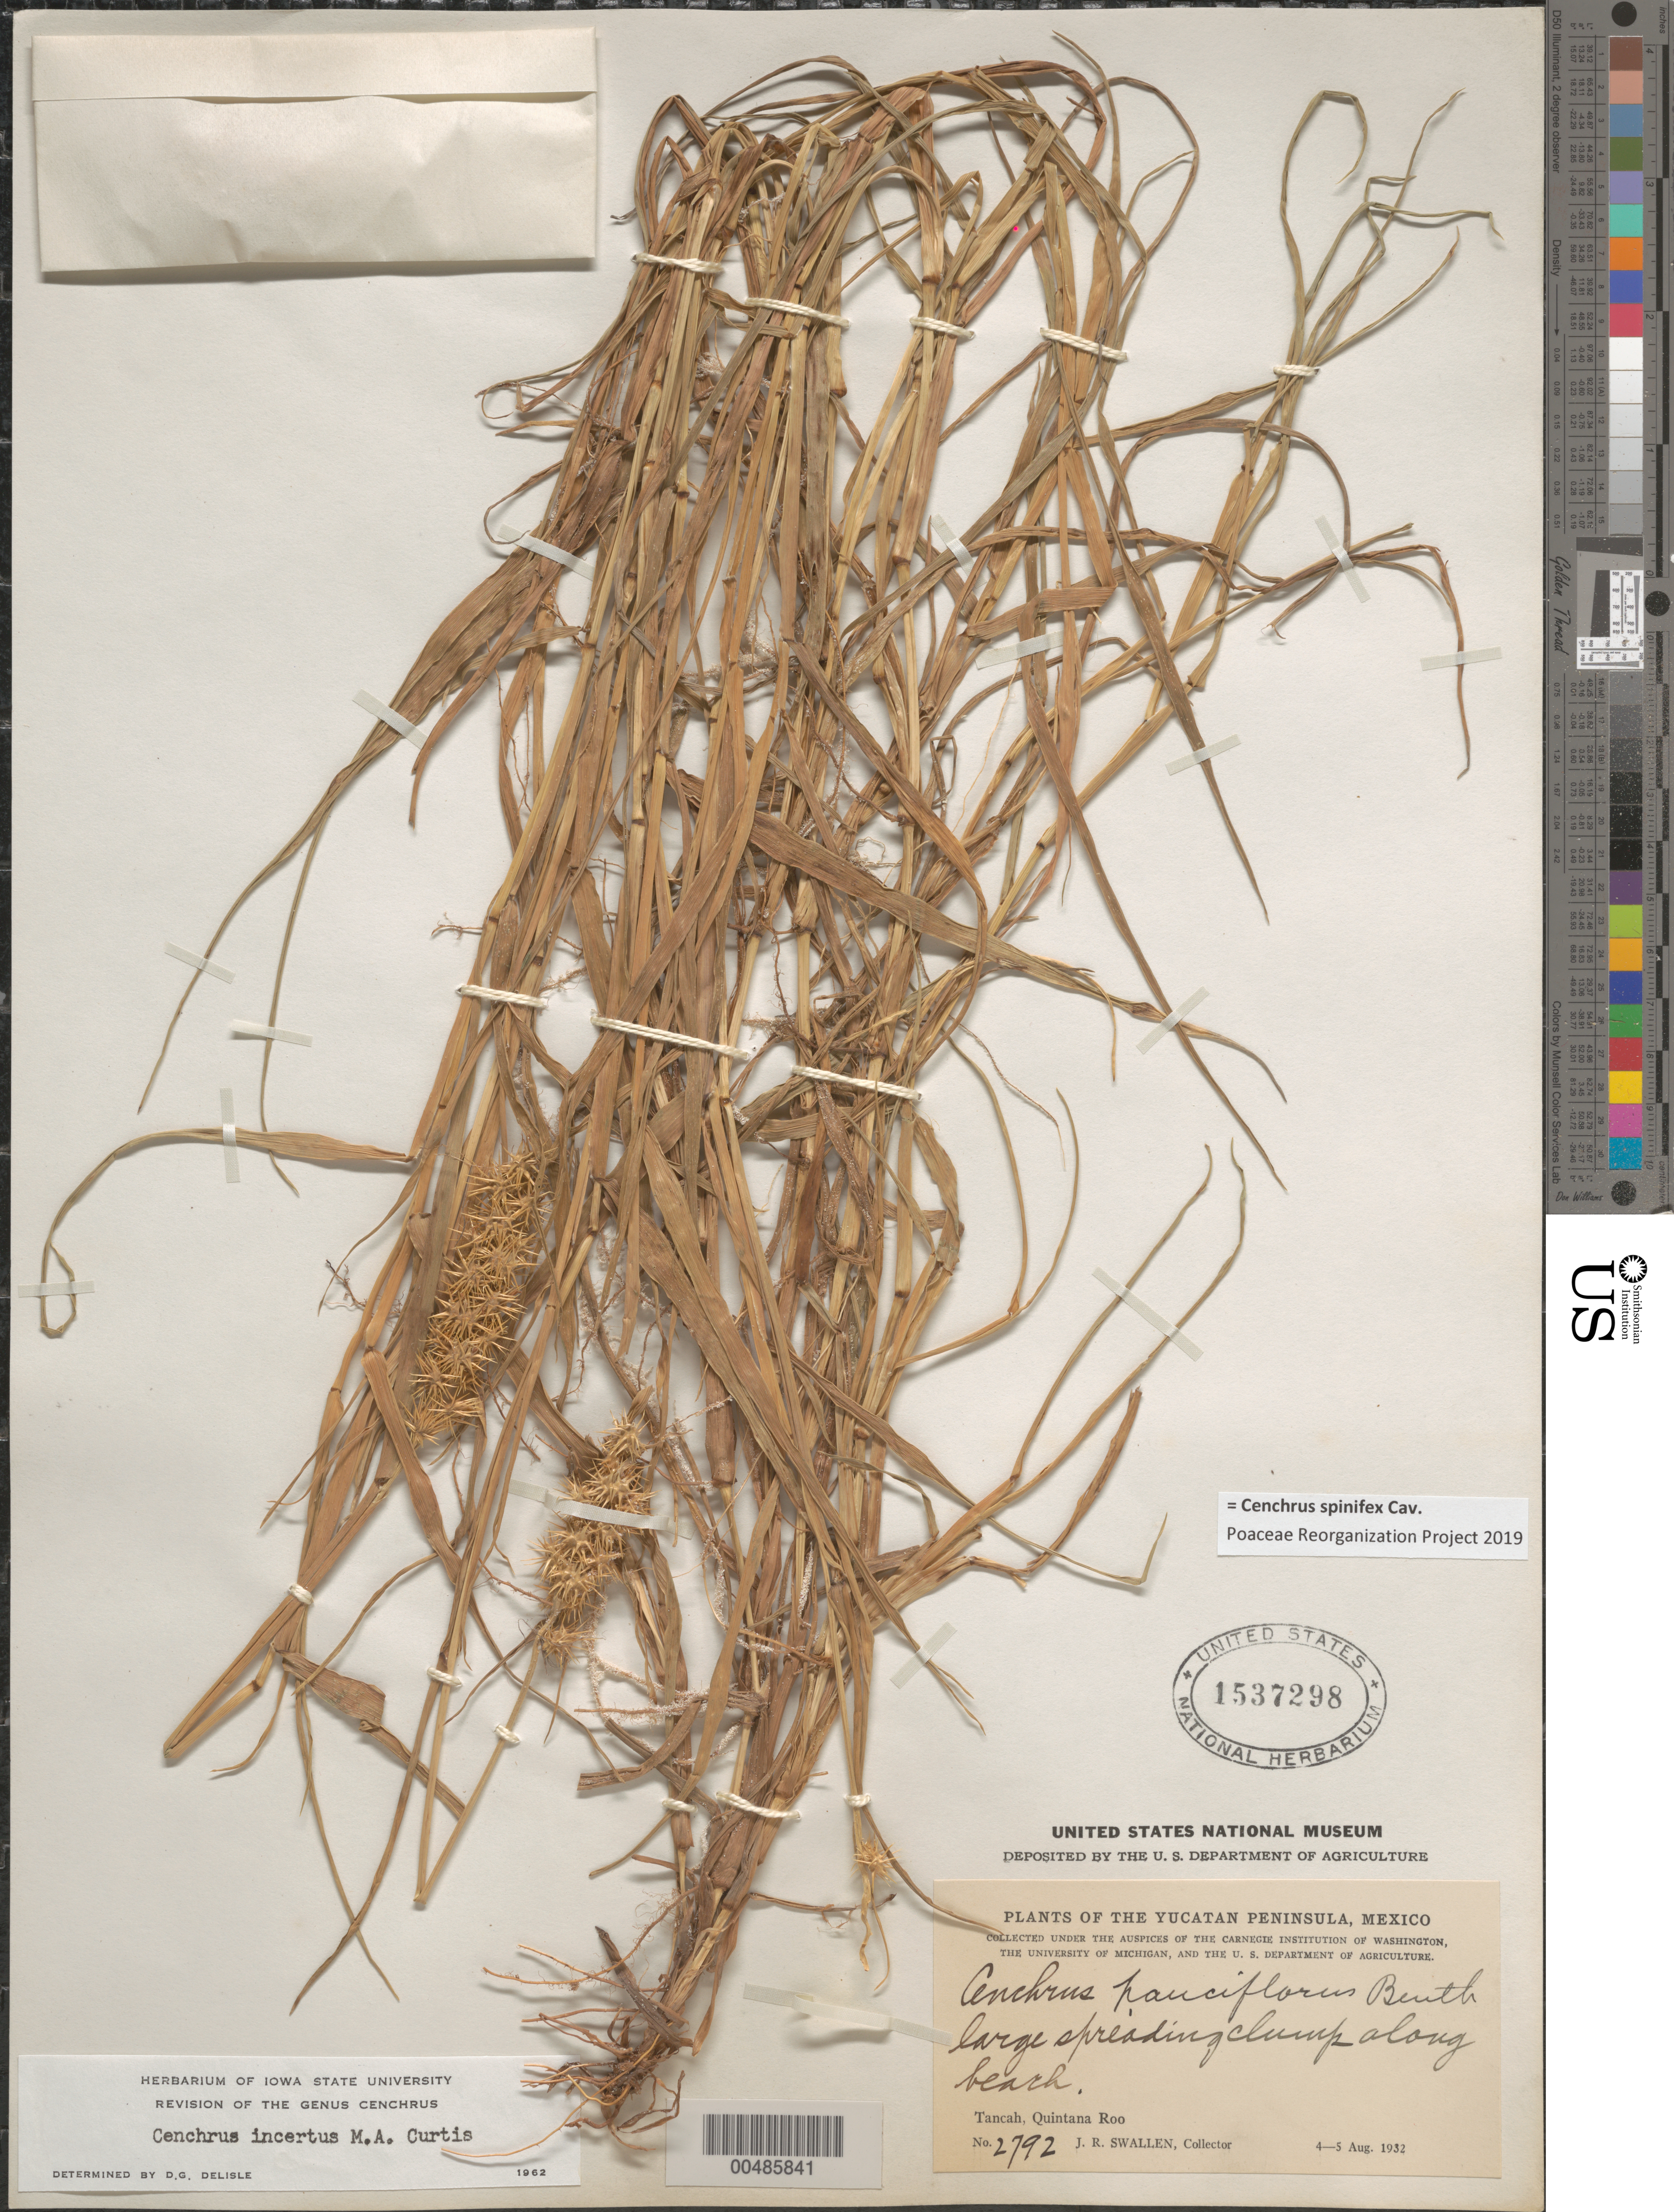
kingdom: Plantae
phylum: Tracheophyta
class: Liliopsida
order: Poales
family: Poaceae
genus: Cenchrus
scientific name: Cenchrus spinifex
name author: Cav.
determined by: Poaceae Reorganization Project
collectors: J. R. Swallen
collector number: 2792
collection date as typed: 4 Aug 1932 to 5 Aug 1932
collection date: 1932-08-04/1932-08-05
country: Mexico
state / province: Quintana Roo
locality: Tancah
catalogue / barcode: US 1537298